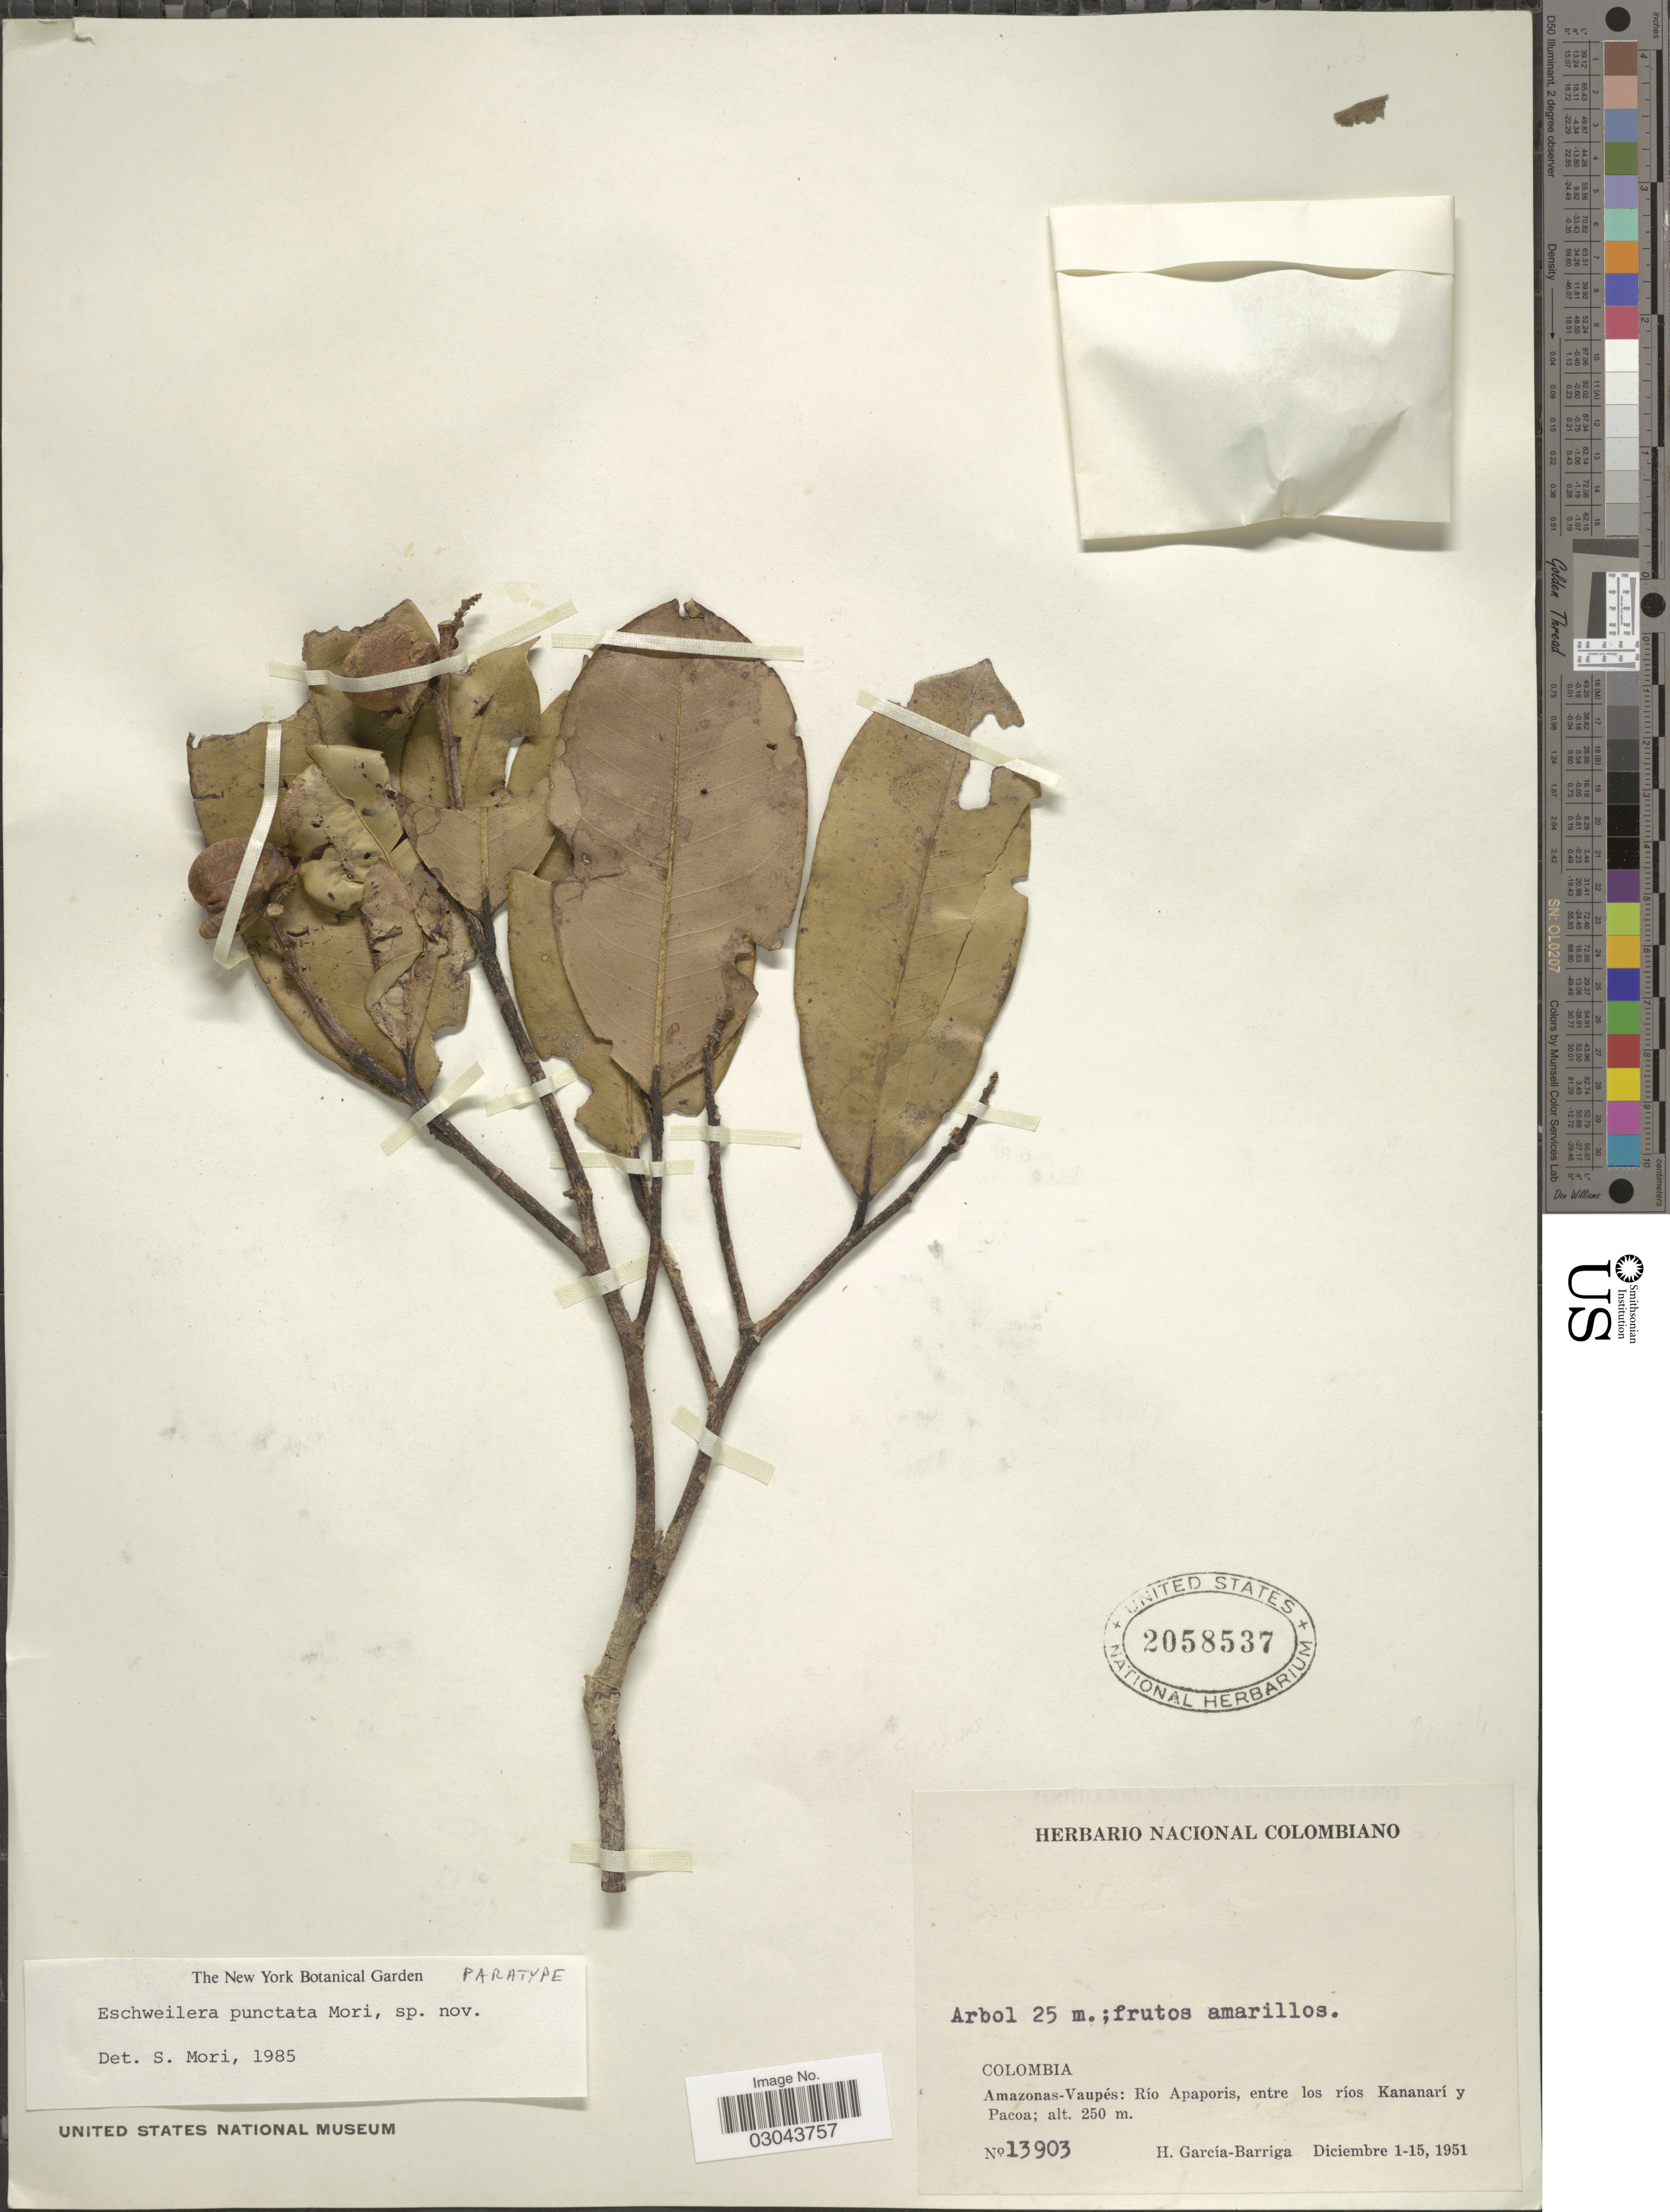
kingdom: Plantae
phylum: Tracheophyta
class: Magnoliopsida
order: Ericales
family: Lecythidaceae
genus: Eschweilera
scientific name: Eschweilera punctata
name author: S.A. Mori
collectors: H. García Barriga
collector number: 13903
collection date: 1951-12-01/1951-12-15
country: Colombia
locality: Amazonas-Vaupés: Río Apaporis, entre los ríos Kananarí y Pacoa.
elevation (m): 250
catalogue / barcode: US 2058537